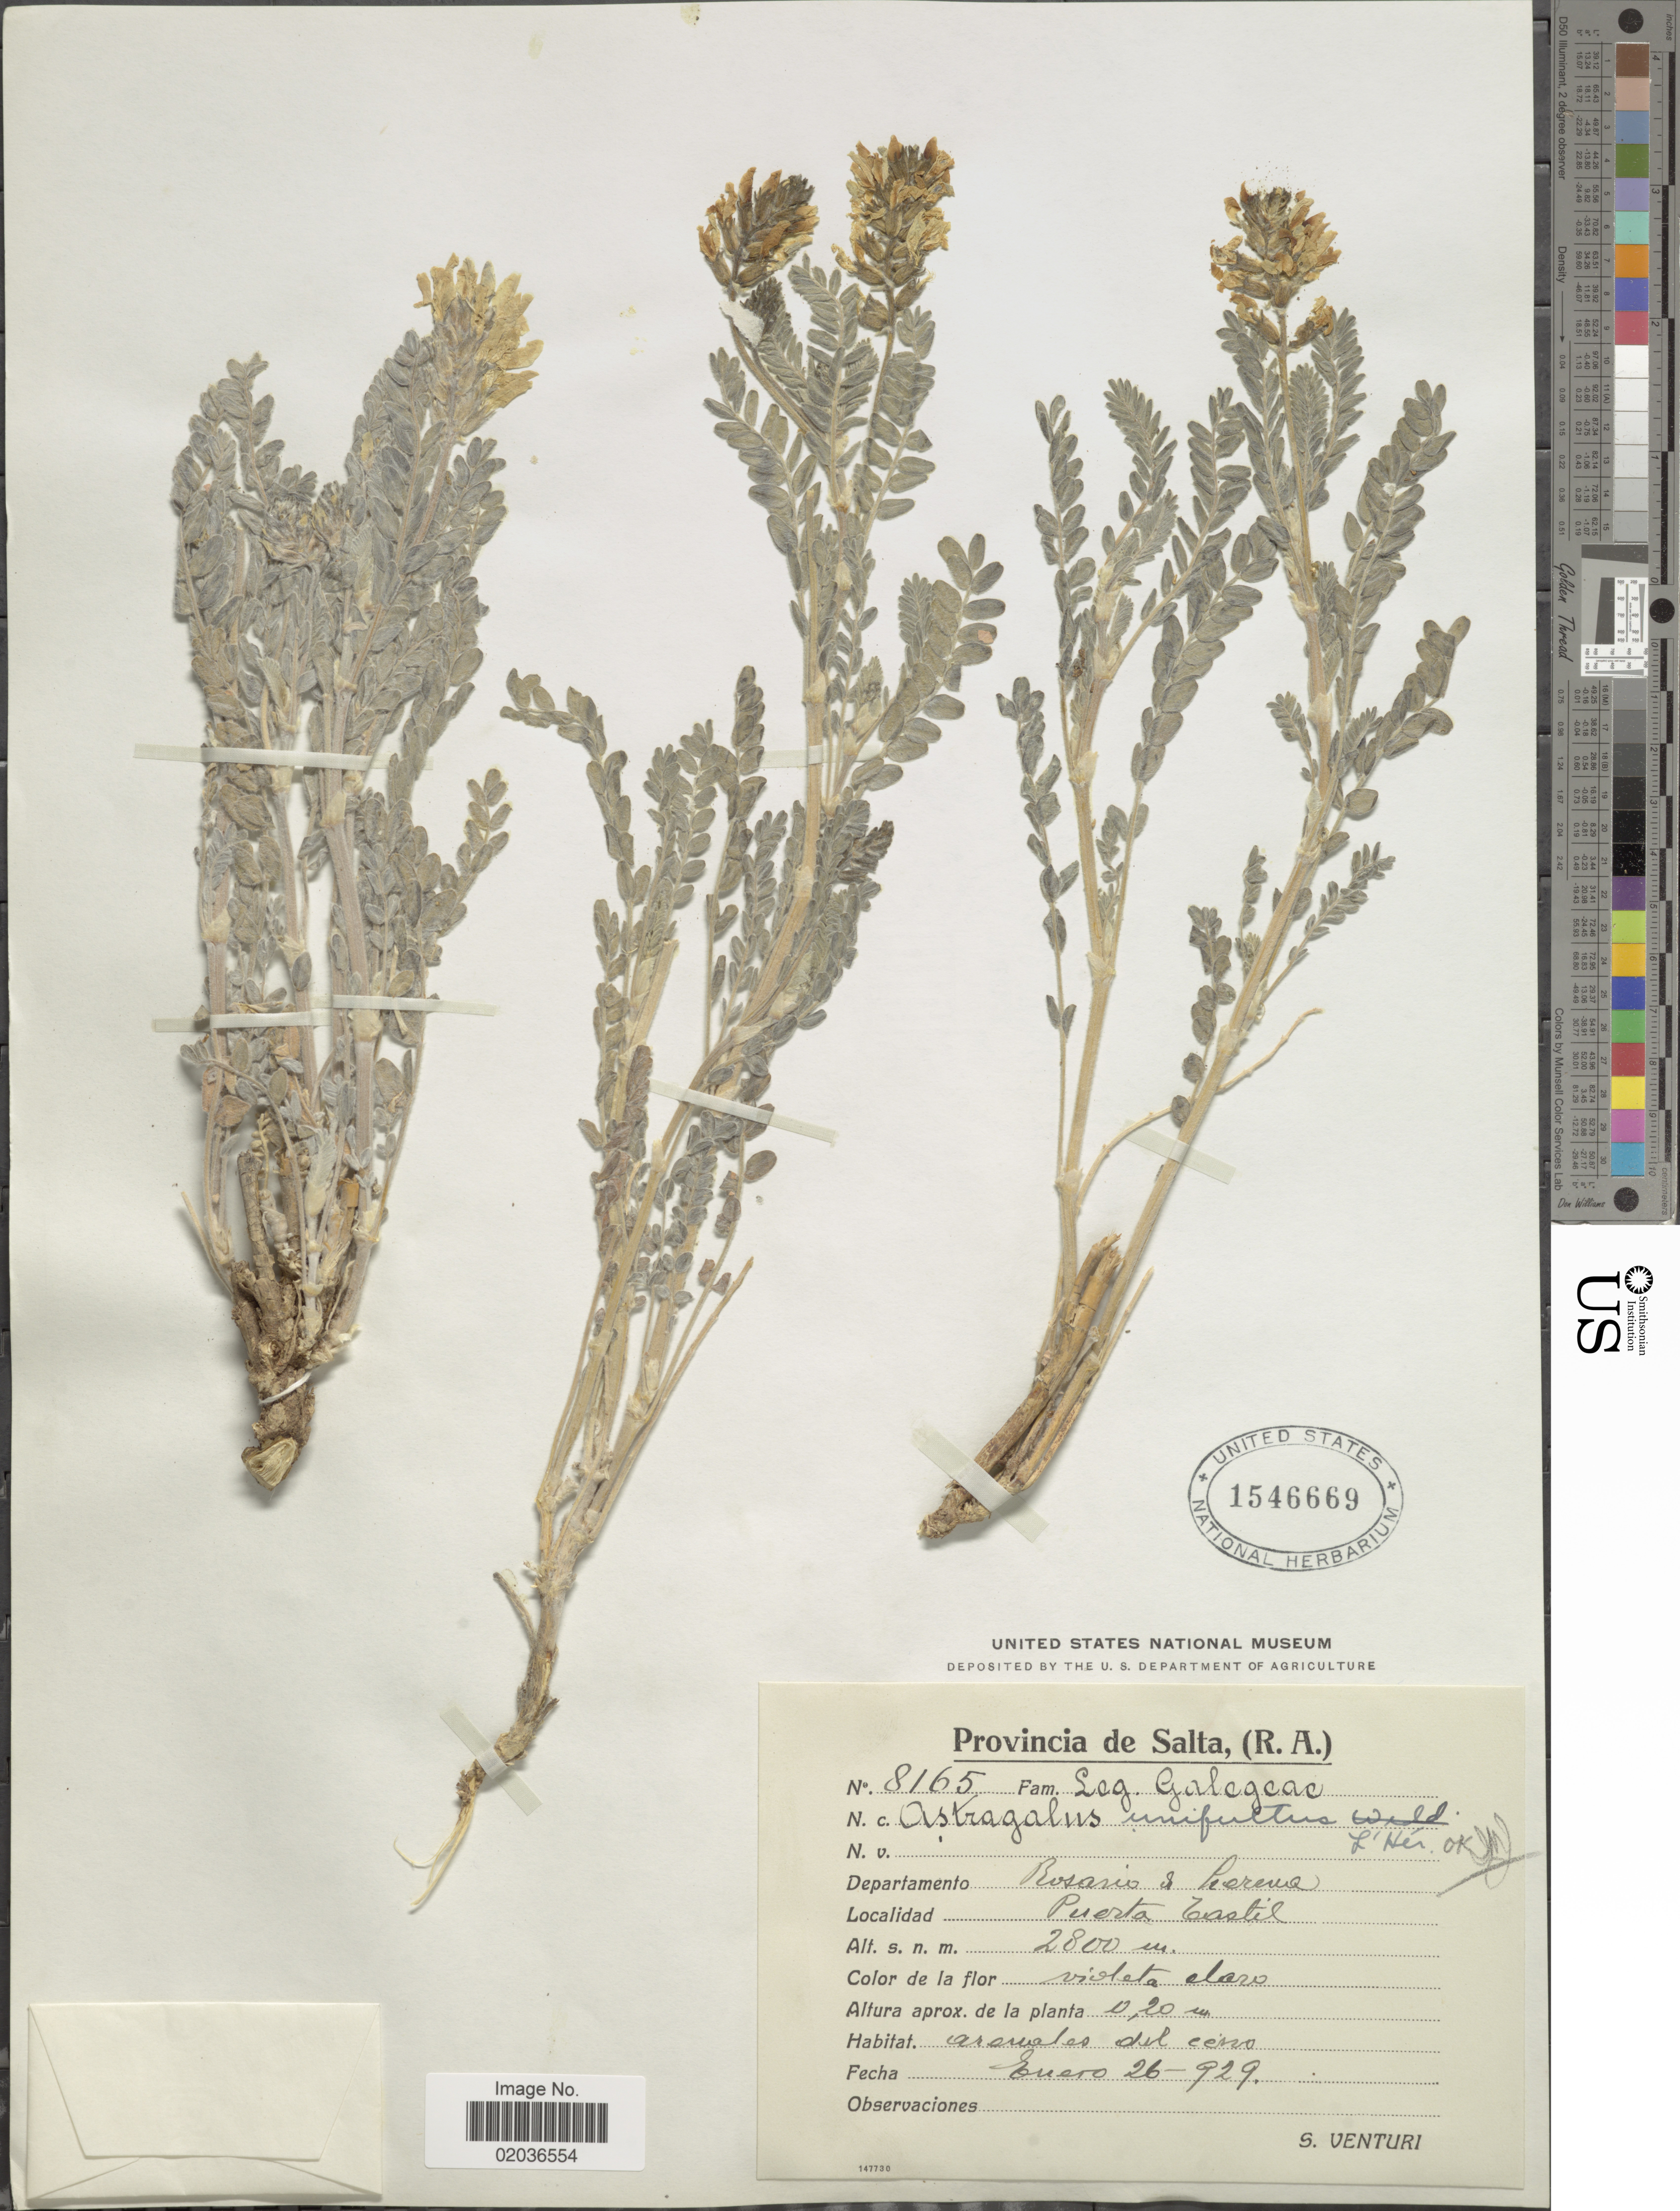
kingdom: Plantae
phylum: Tracheophyta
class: Magnoliopsida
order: Fabales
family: Fabaceae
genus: Astragalus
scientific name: Astragalus garbancillo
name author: Cav.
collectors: S. Venturi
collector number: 8165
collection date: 1929-01-26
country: Argentina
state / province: Salta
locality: Provincia de Salta, (R.A.). Departamento Rosario de Lerma. Puerta Tastil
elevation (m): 2800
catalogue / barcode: US 1546669